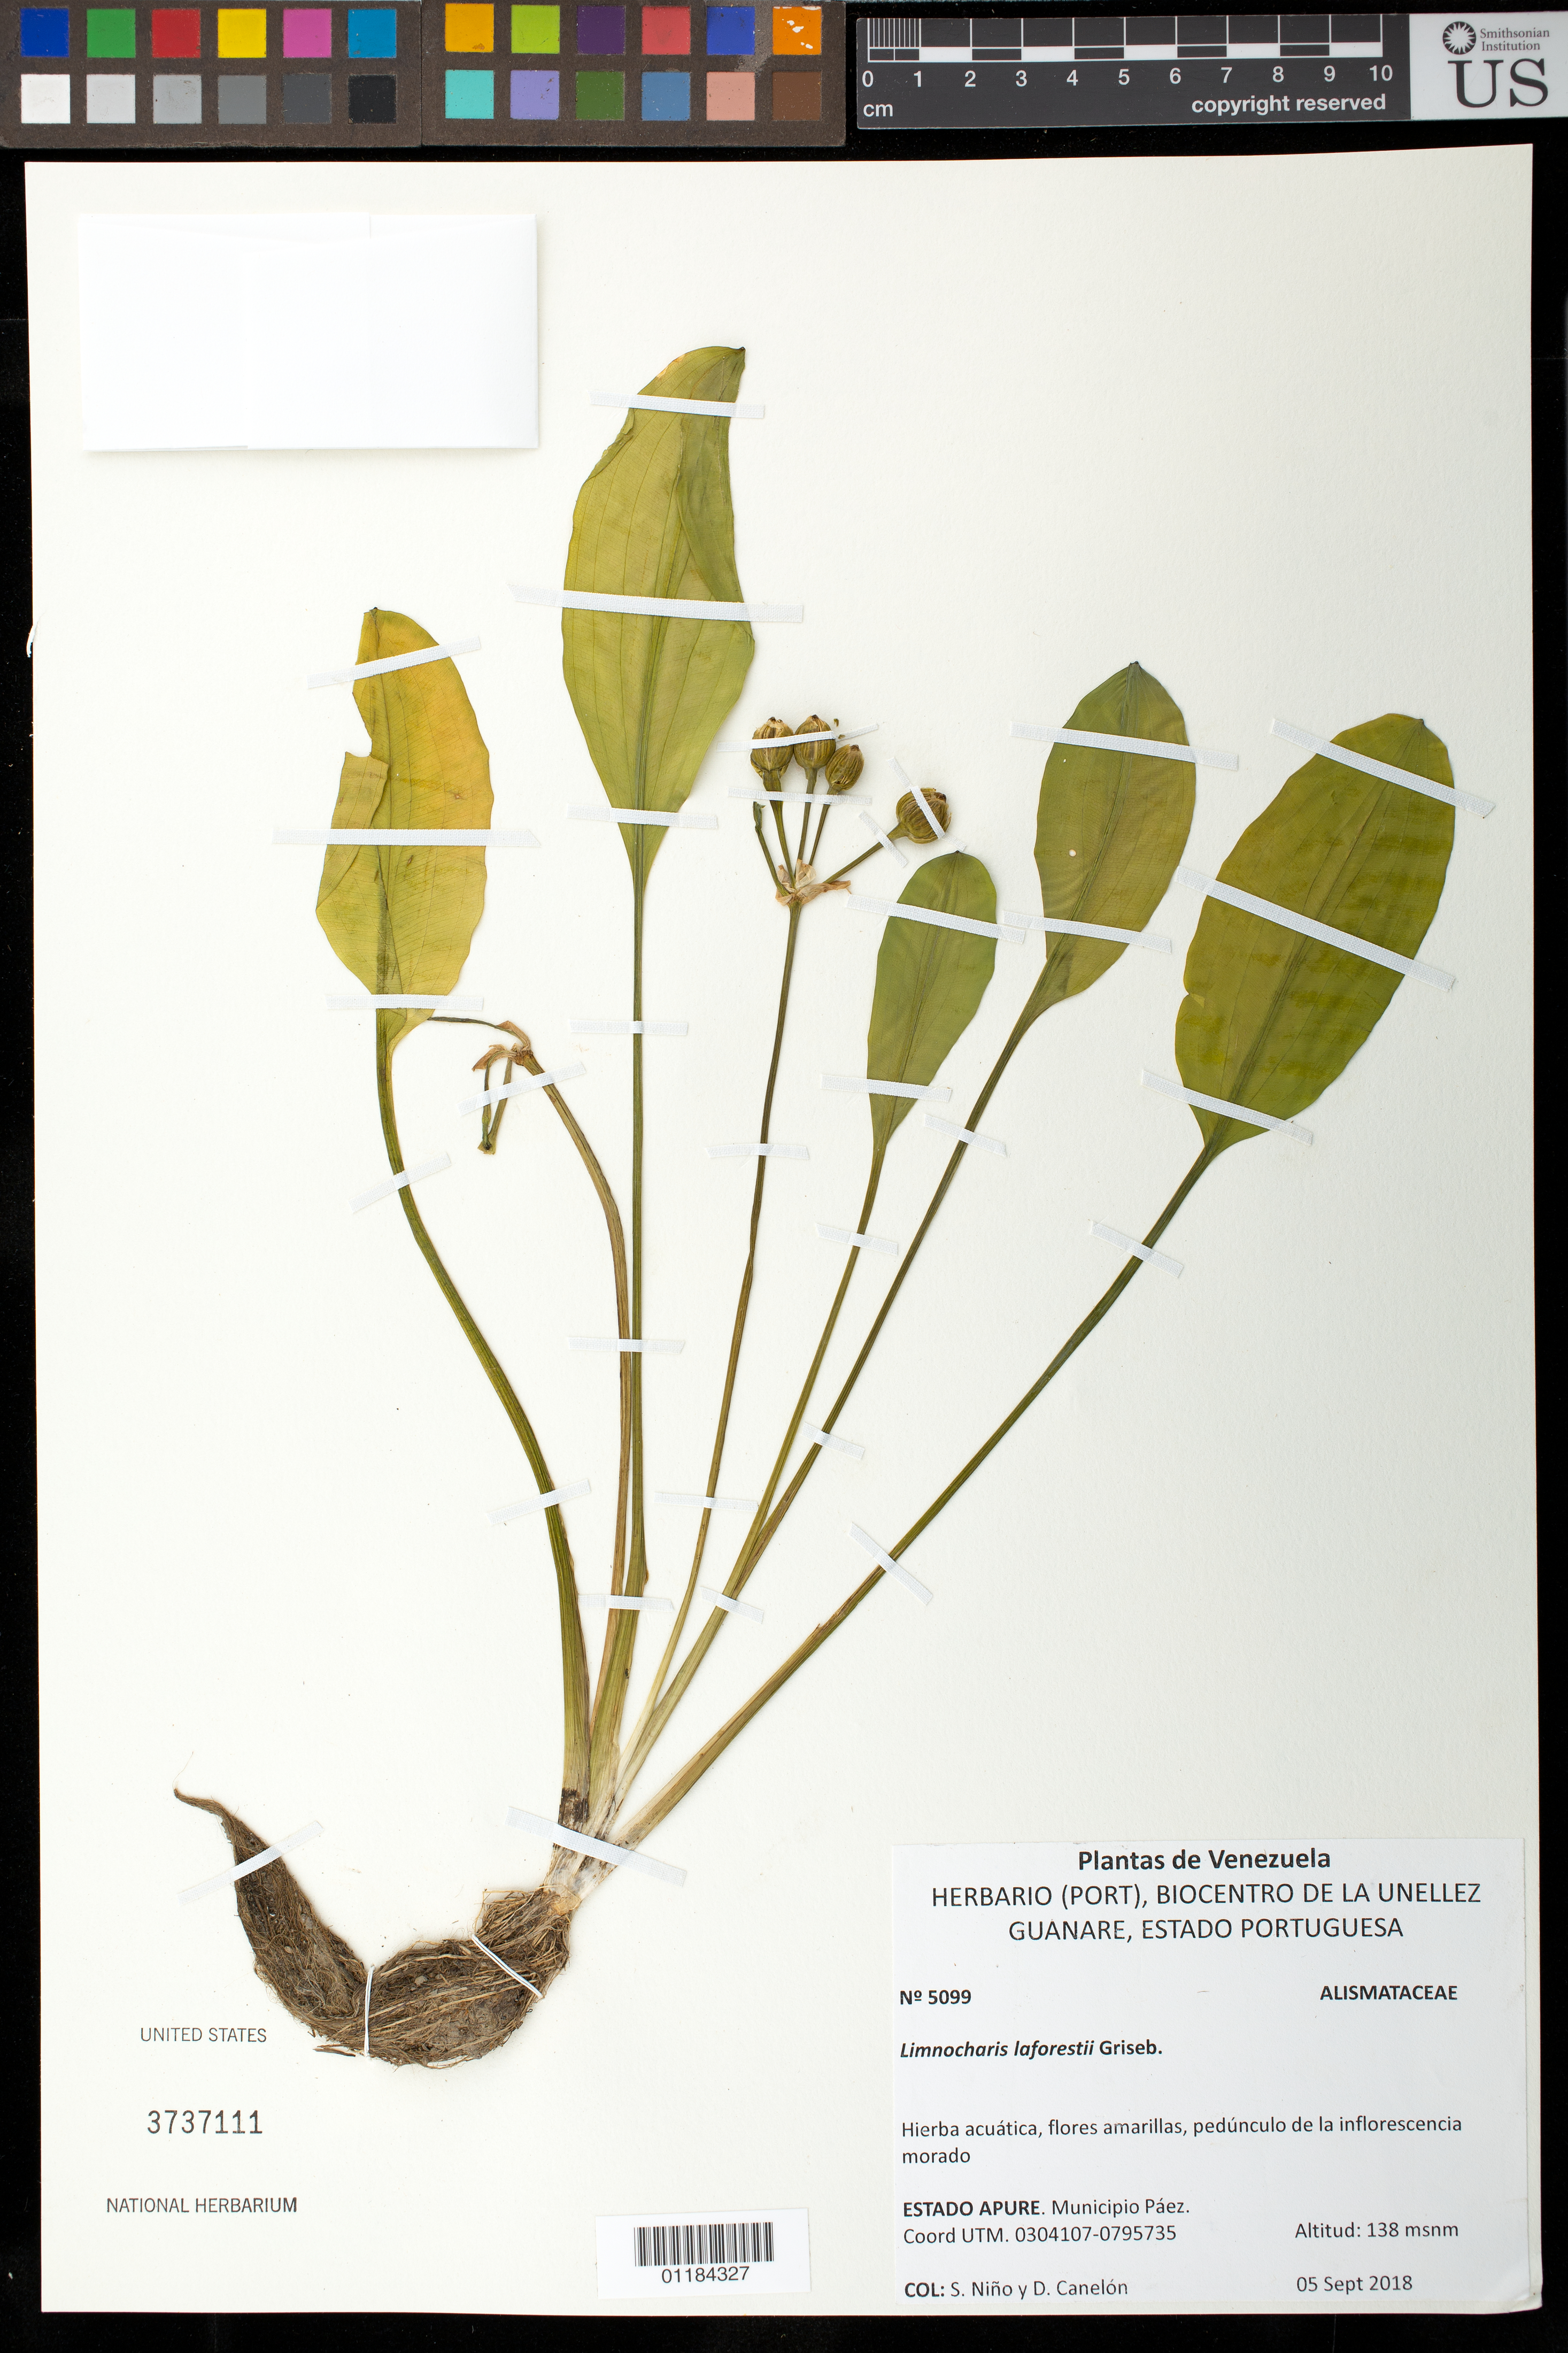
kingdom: Plantae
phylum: Tracheophyta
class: Liliopsida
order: Alismatales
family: Alismataceae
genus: Limnocharis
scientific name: Limnocharis laforestii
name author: Duchass. ex Griseb.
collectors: S. M. Niño & D. Canelón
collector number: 5099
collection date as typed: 05 sept 2018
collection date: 2018-09-05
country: Venezuela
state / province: Apure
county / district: Paez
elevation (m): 138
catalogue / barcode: US 3737111